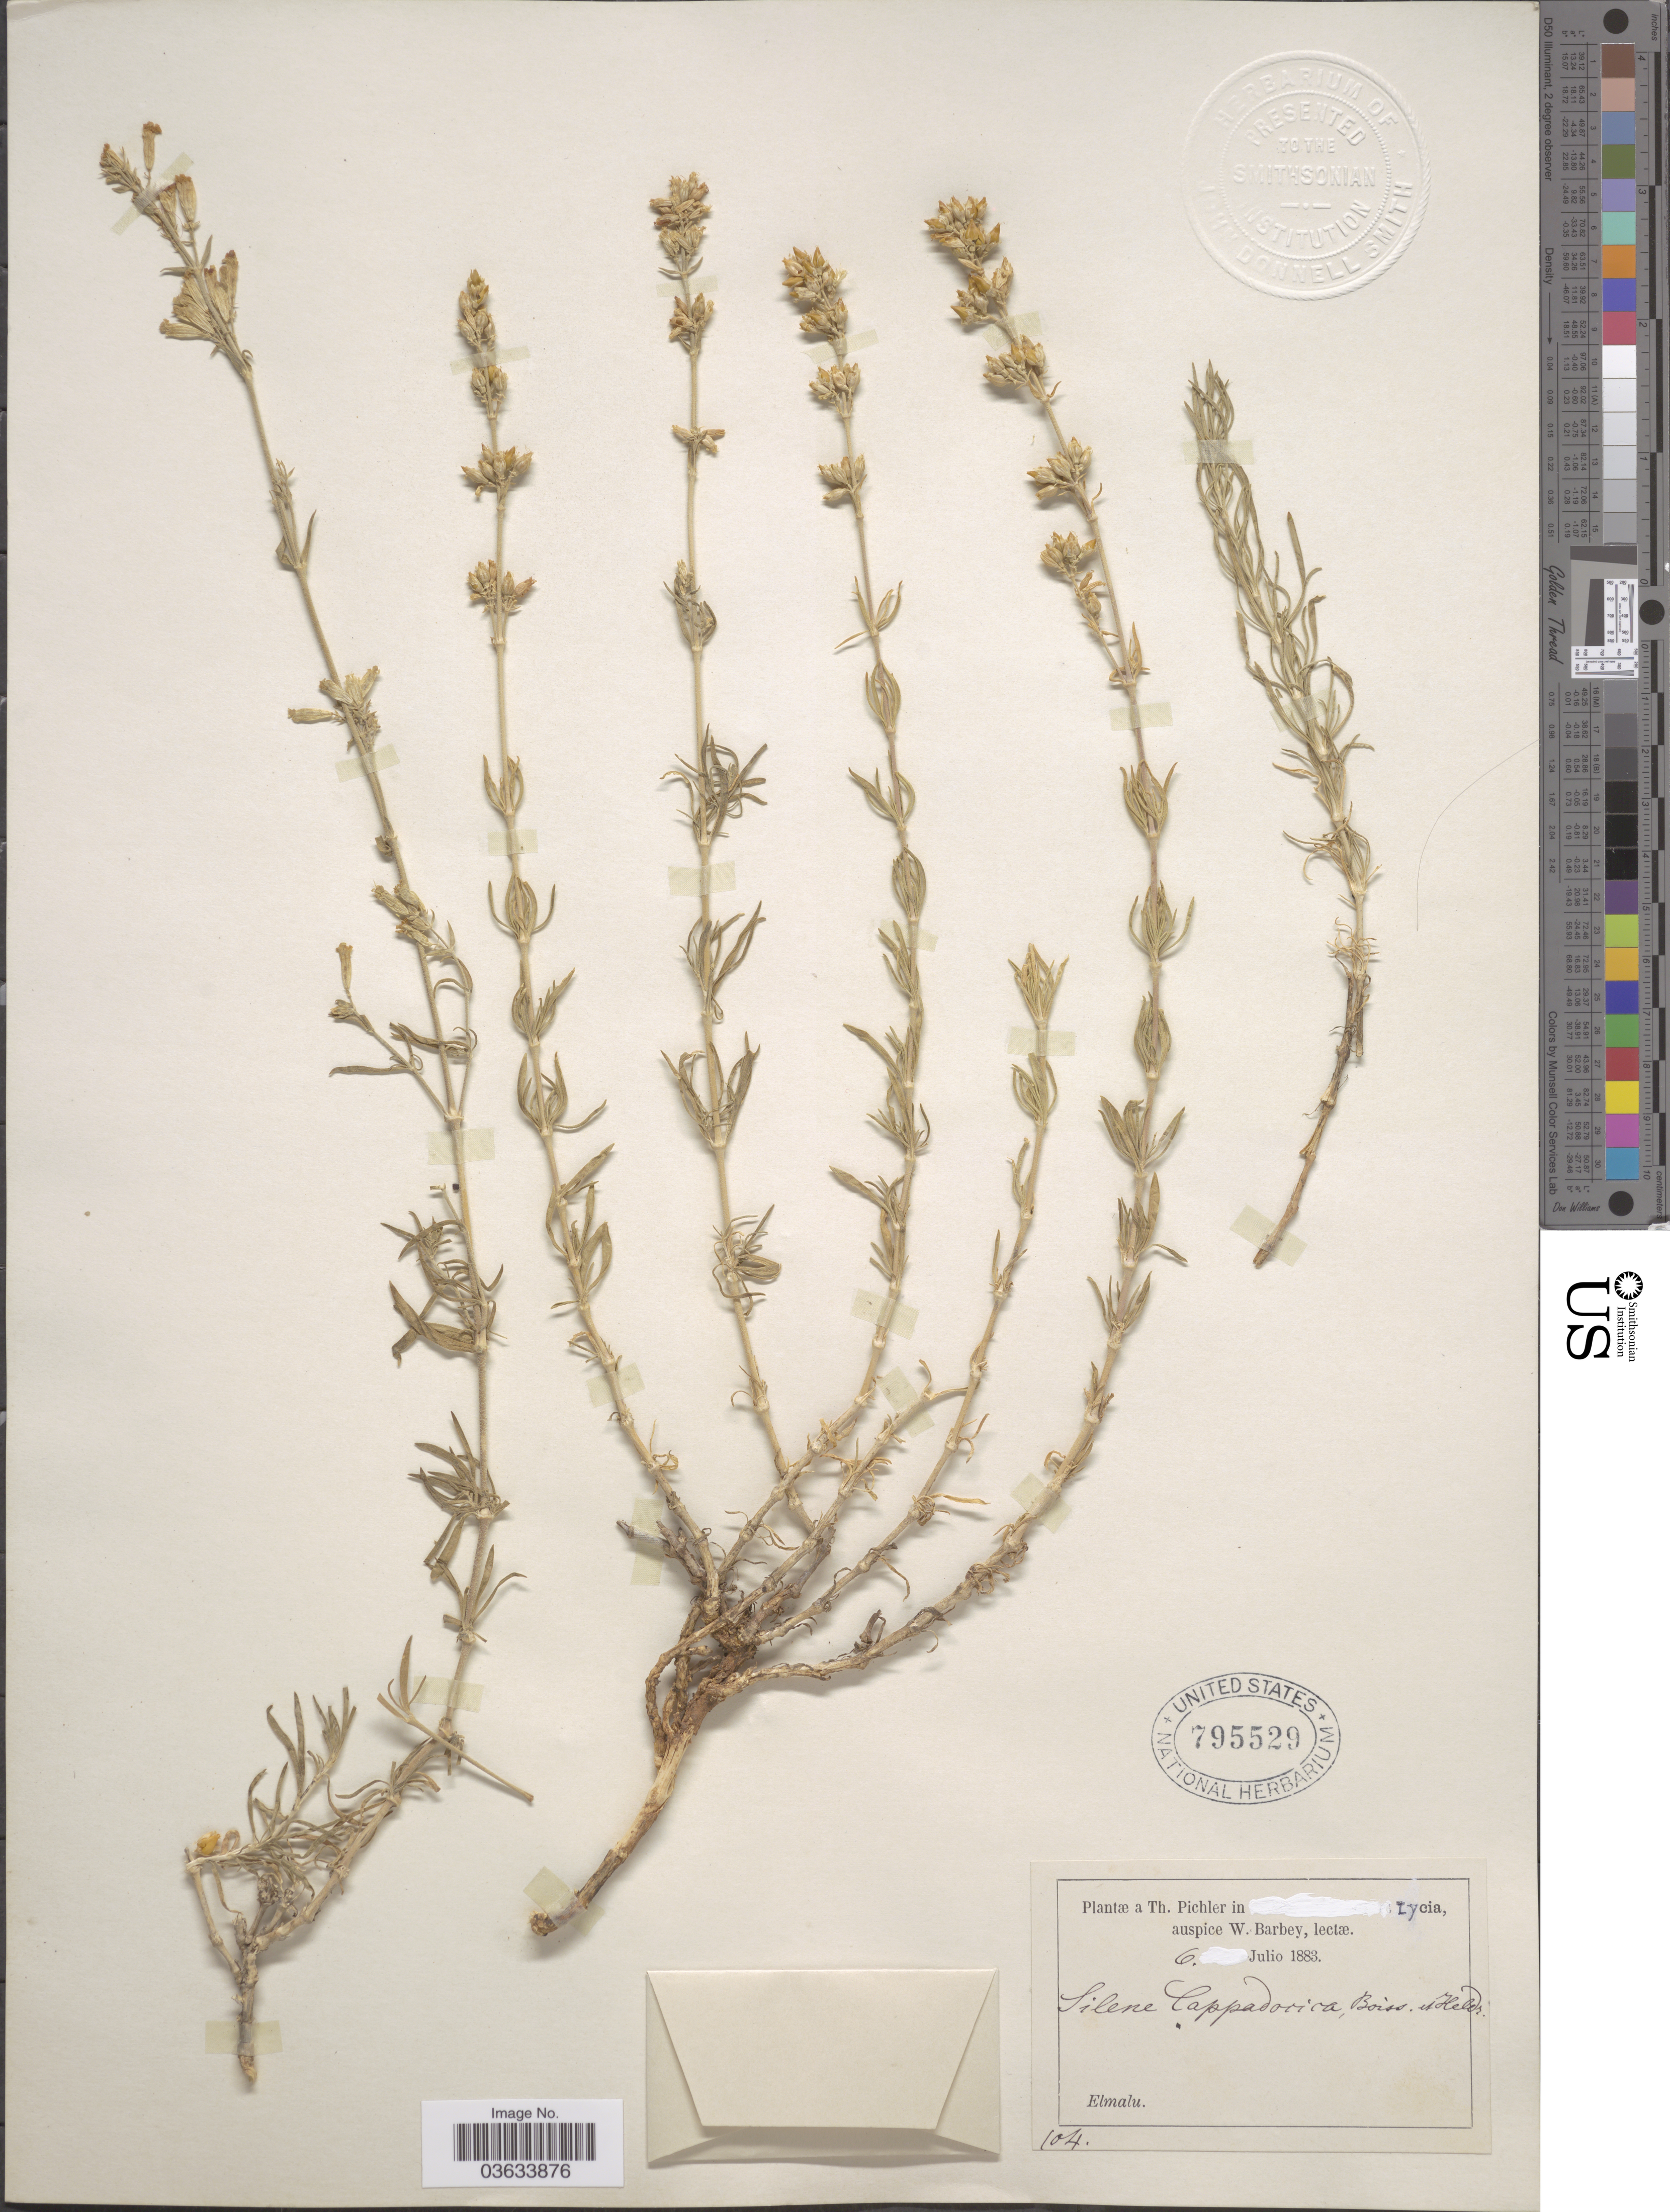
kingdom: Plantae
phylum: Tracheophyta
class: Magnoliopsida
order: Caryophyllales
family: Caryophyllaceae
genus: Silene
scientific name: Silene cappadocica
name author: Boiss. & Heldr.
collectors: T. Pichler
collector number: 104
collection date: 1883-07-06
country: Turkey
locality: Lycia. Elmalu.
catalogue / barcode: US 795529